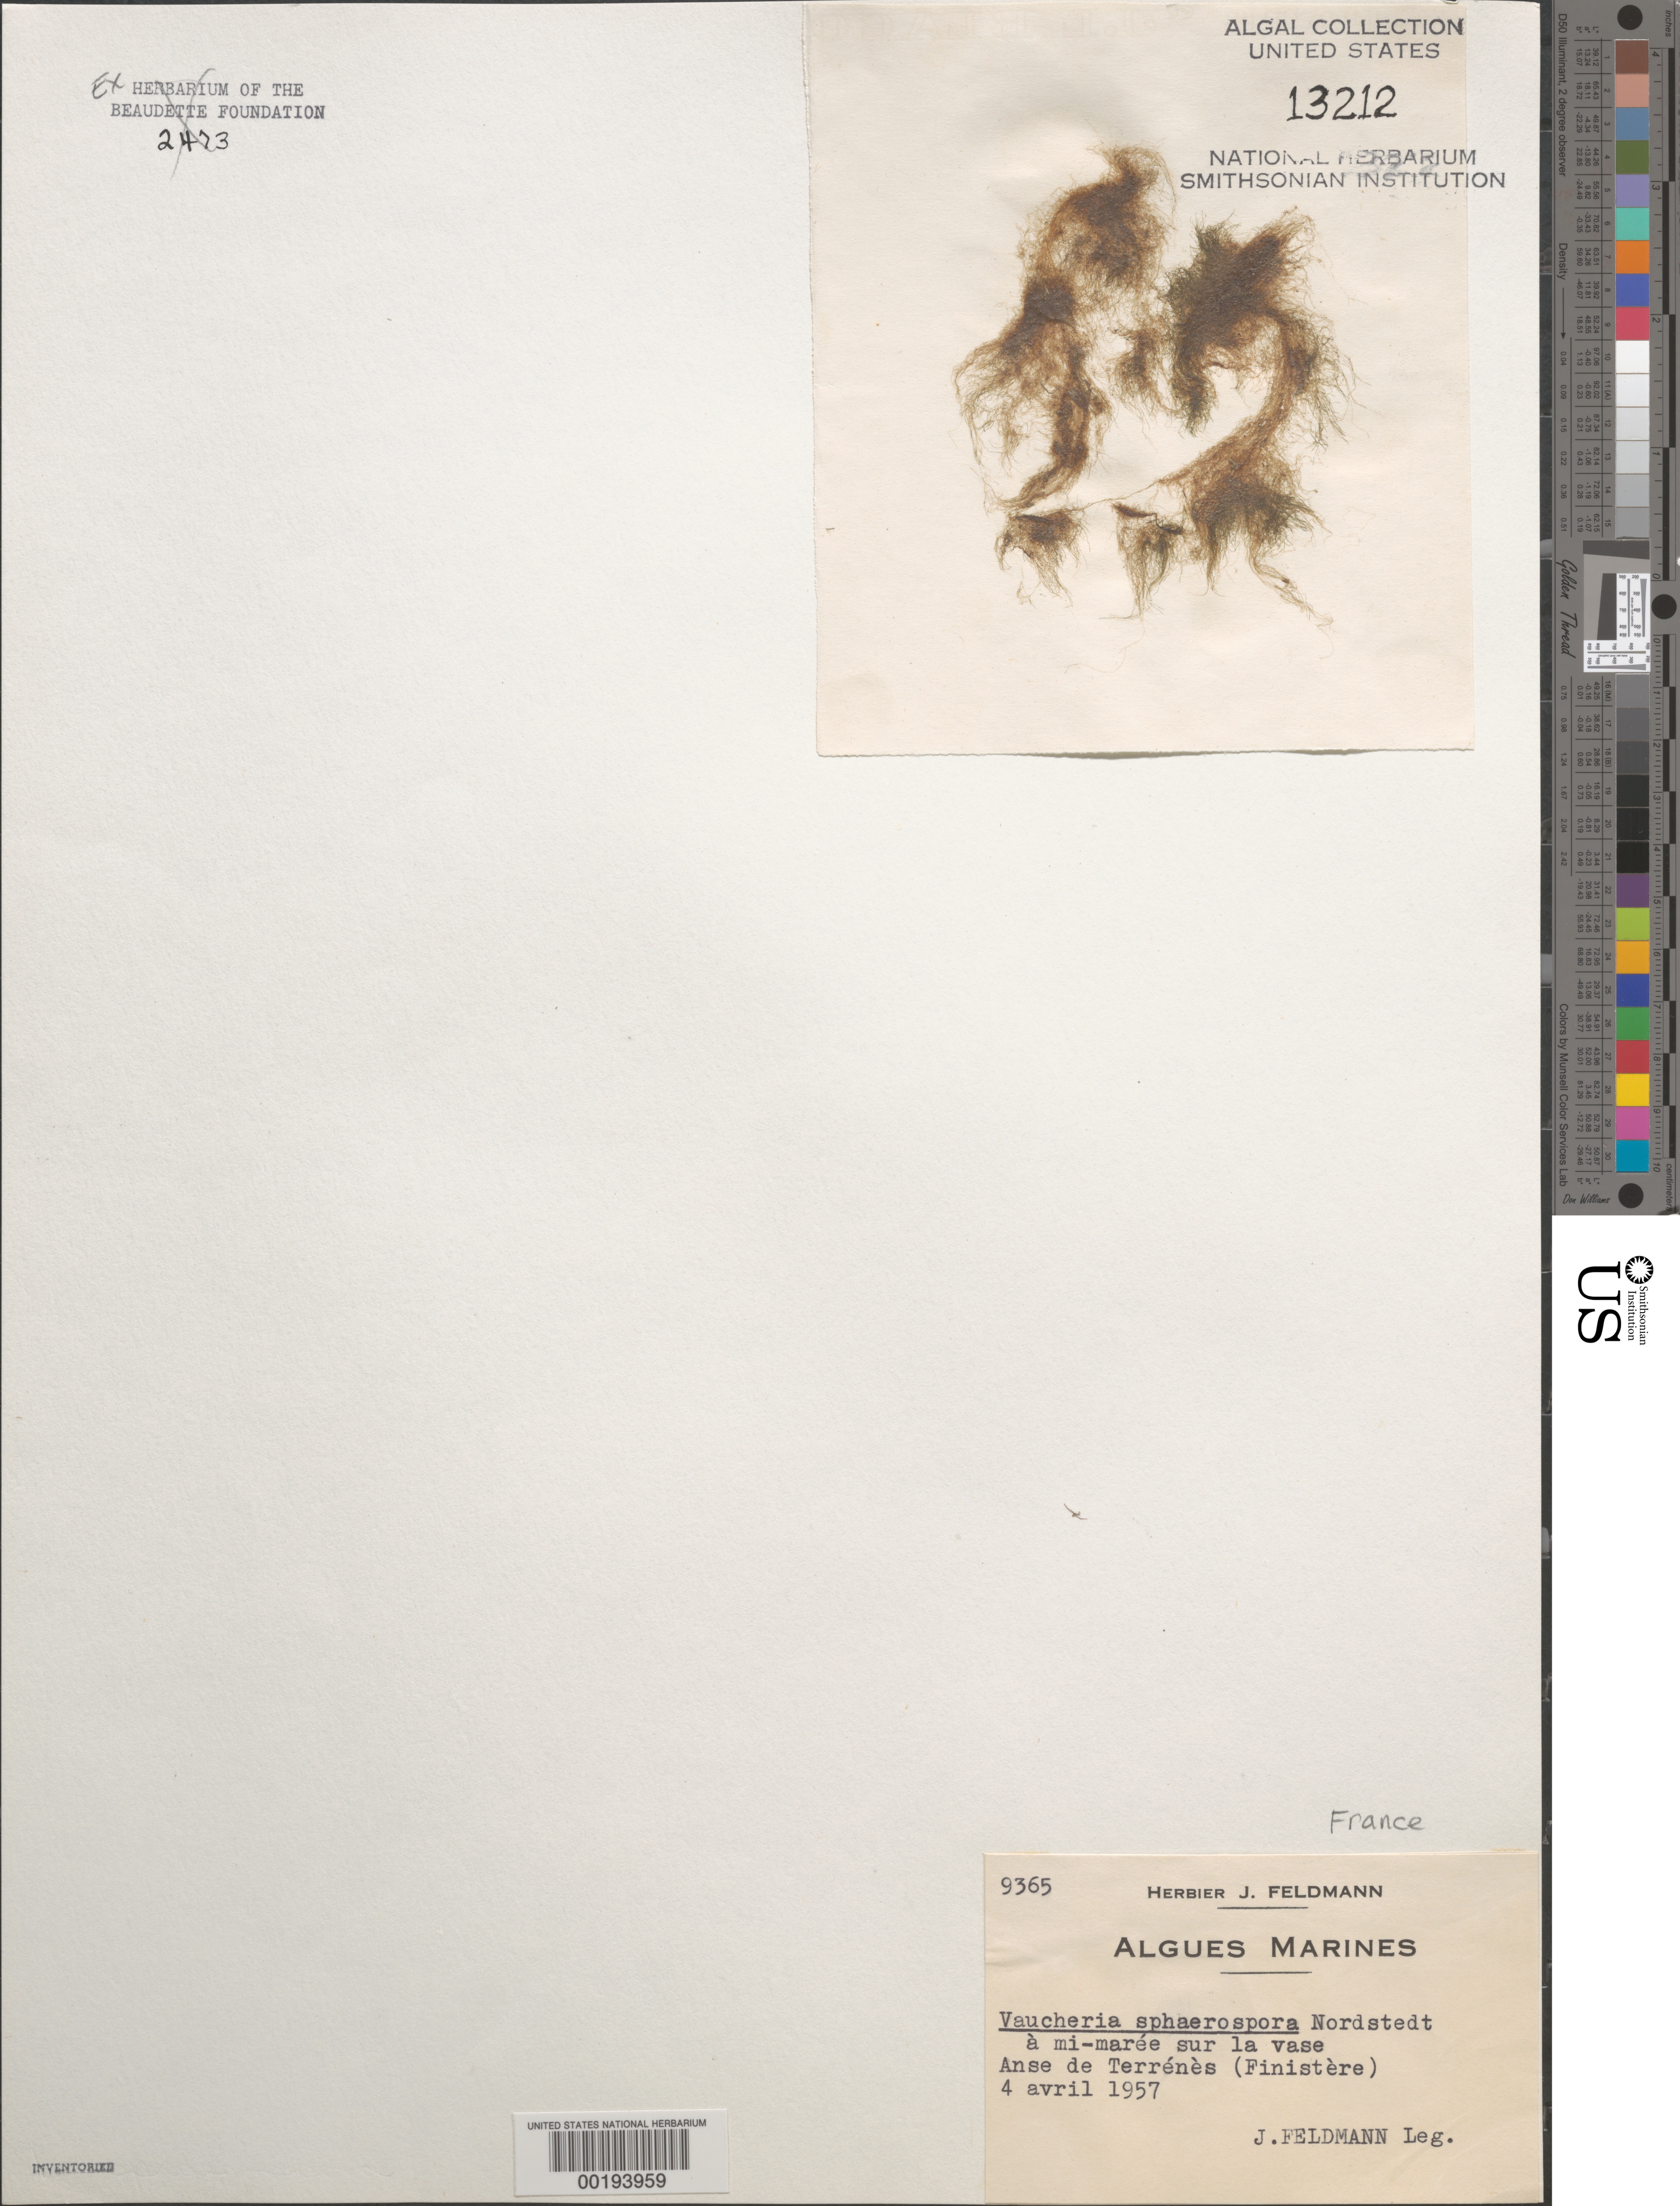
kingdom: Chromista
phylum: Ochrophyta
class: Xanthophyceae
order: Vaucheriales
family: Vaucheriaceae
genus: Vaucheria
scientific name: Vaucheria sphaerospora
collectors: J. Feldmann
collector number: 9365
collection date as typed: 04 Apr 1957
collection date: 1957-04-04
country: France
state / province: Bretagne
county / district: Finistère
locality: Anse de terrenes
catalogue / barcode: US 13212